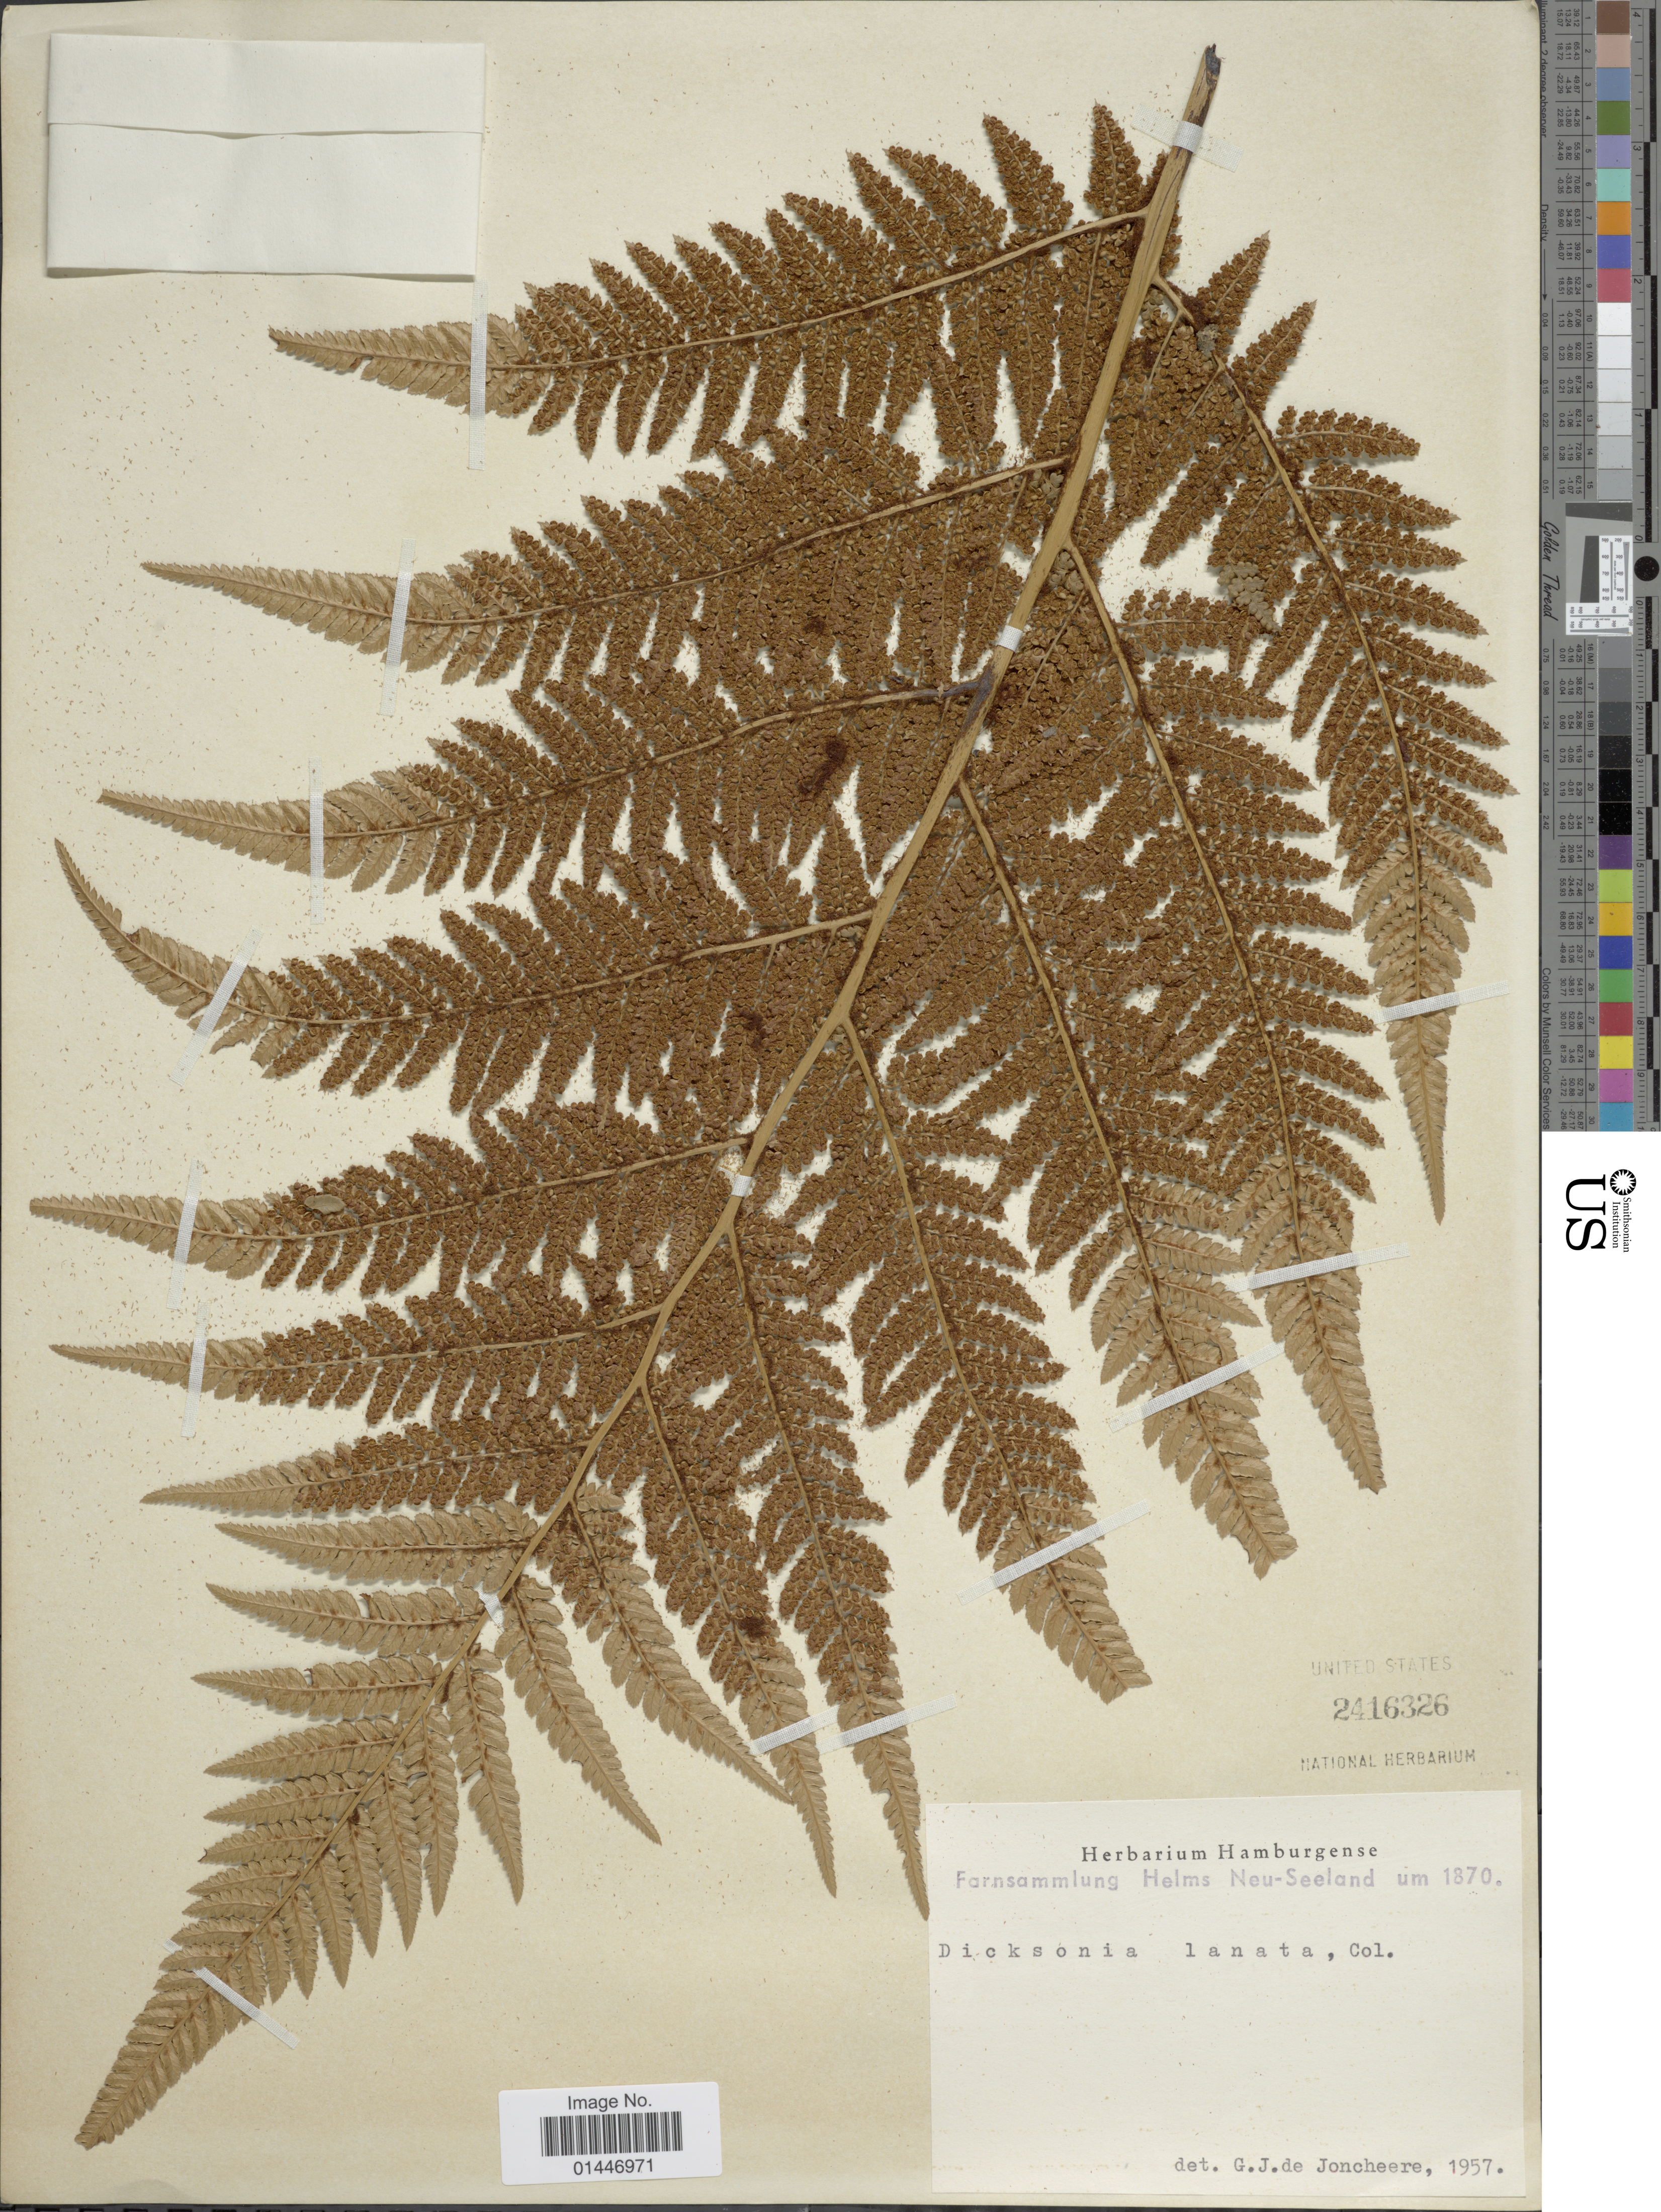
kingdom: Plantae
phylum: Tracheophyta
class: Polypodiopsida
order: Cyatheales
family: Dicksoniaceae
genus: Dicksonia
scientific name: Dicksonia lanata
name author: Colenso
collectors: Helms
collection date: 1870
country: New Zealand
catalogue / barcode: US 2416326